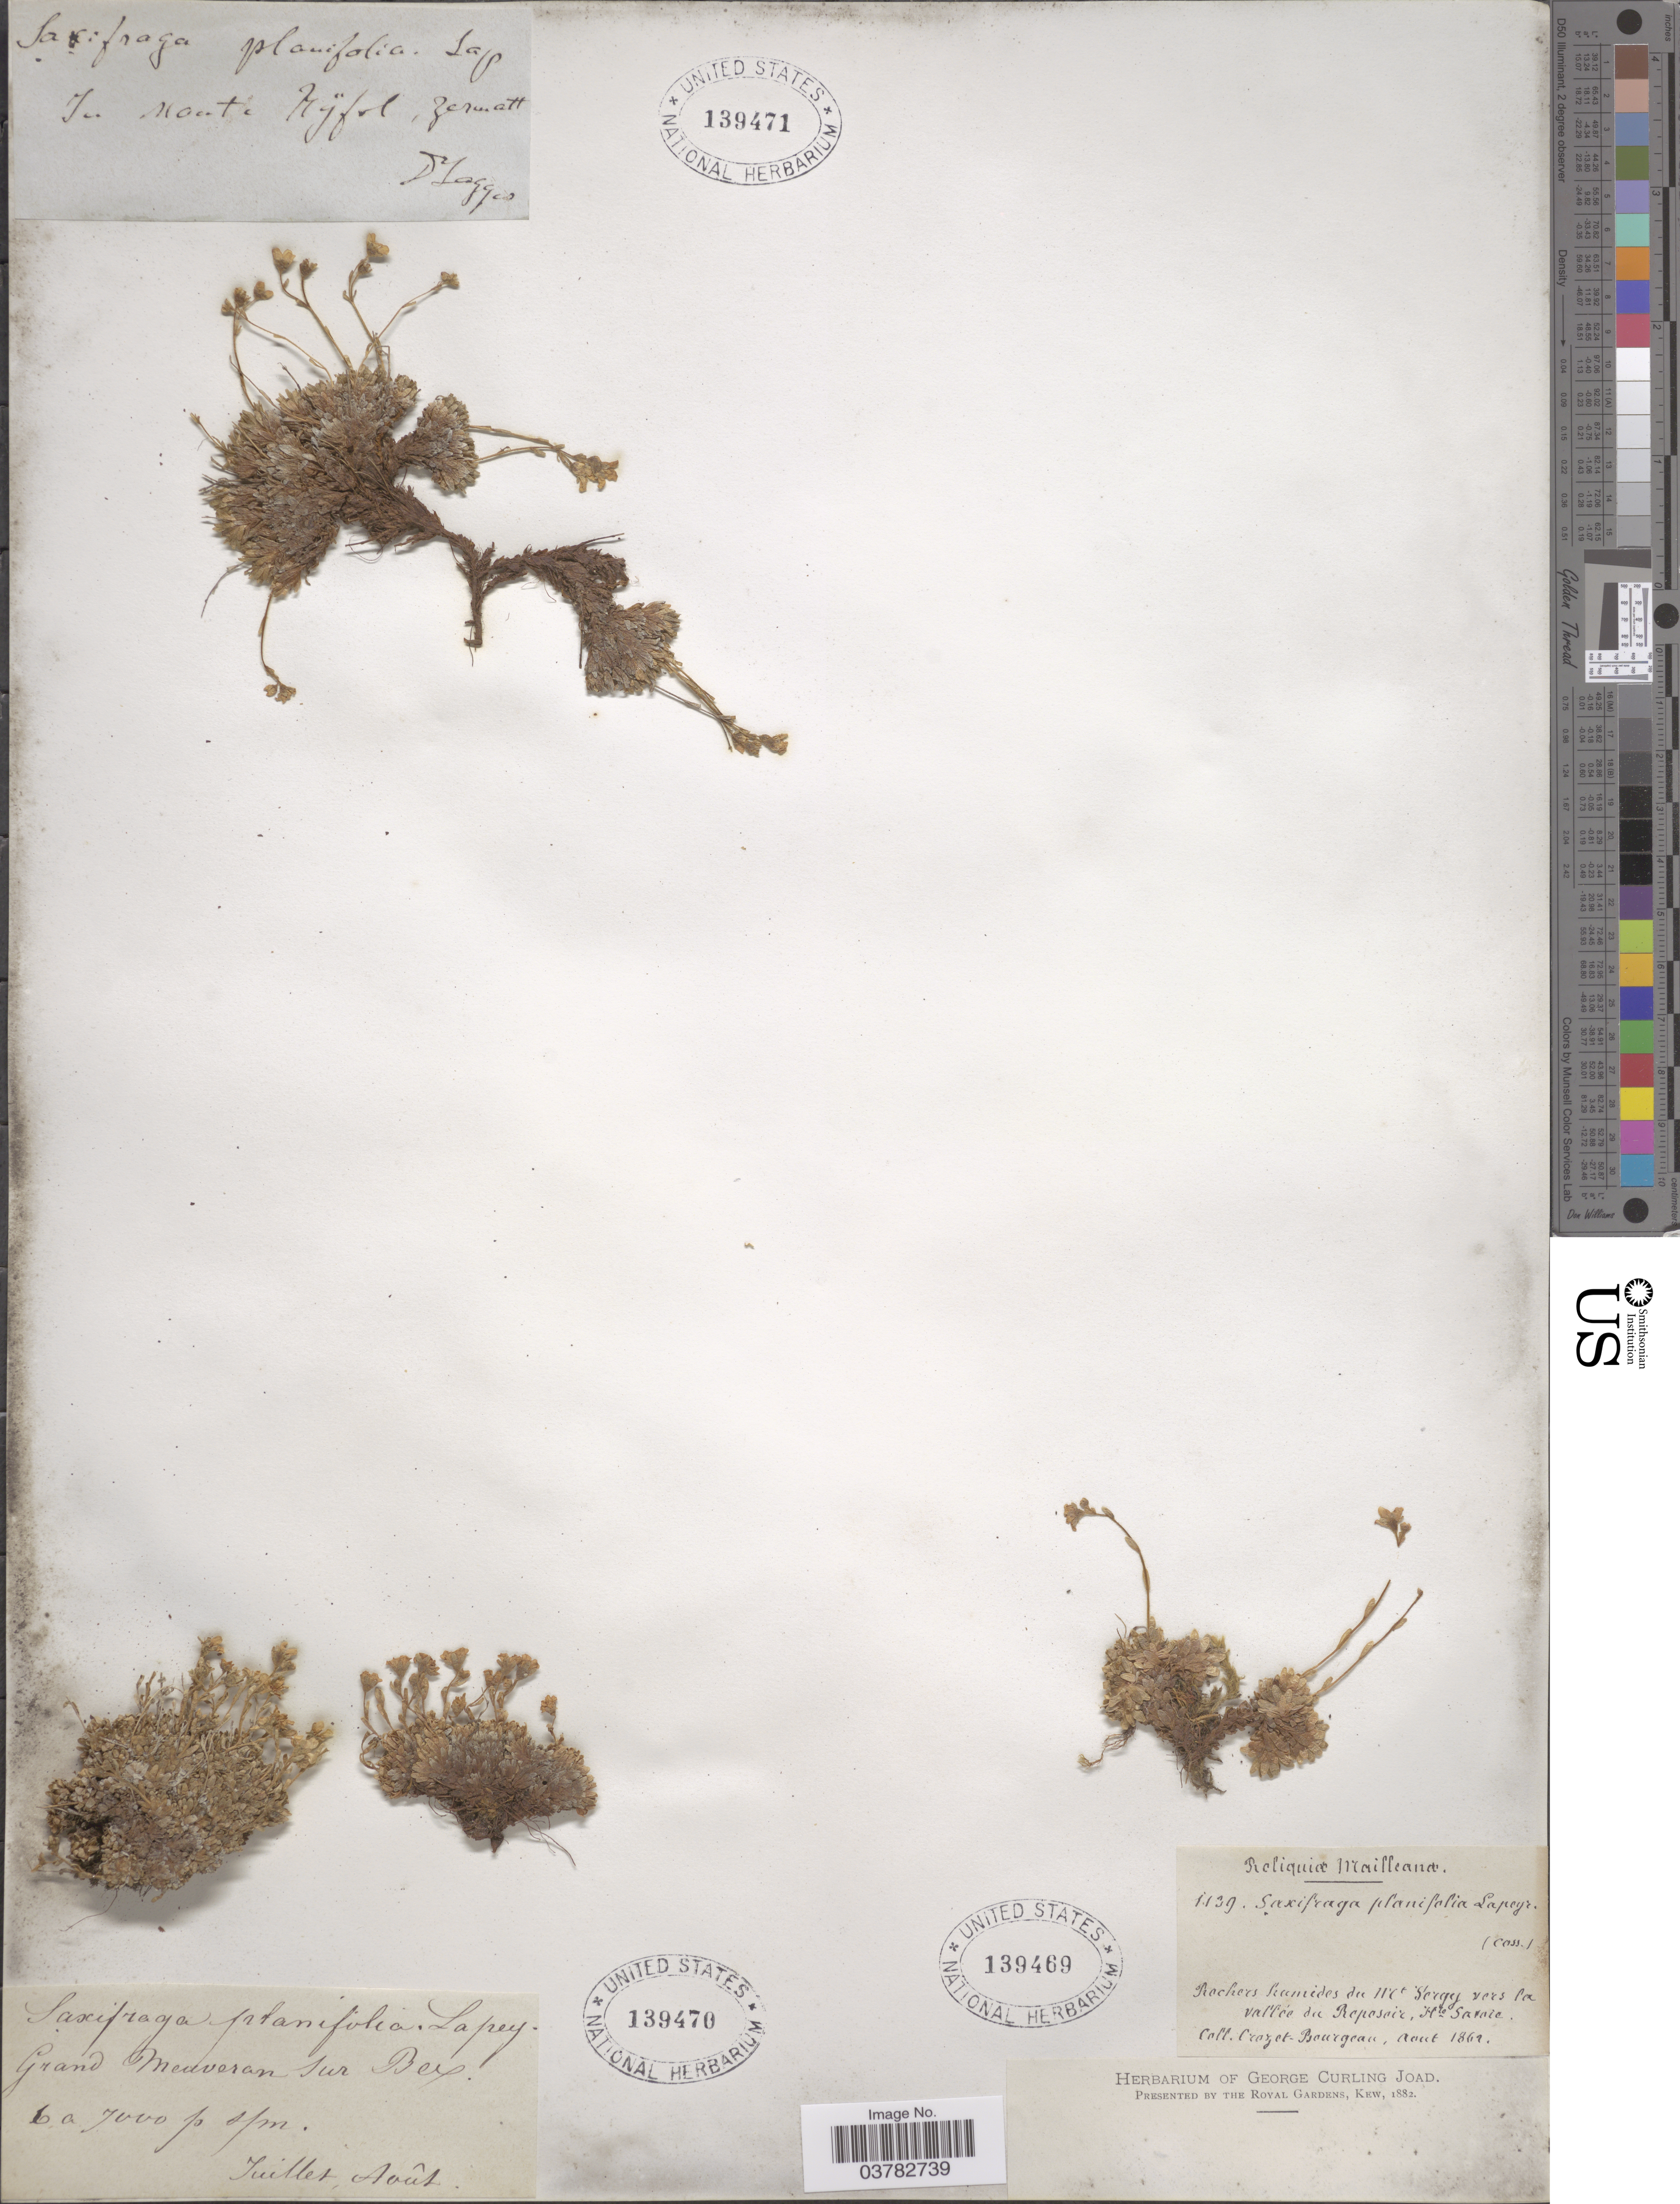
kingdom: Plantae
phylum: Tracheophyta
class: Magnoliopsida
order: Saxifragales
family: Saxifragaceae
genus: Saxifraga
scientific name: Saxifraga planifolia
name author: Lapeyr.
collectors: F. J. Lagger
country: Switzerland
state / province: Valais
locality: In monte Ryffel, Zermatt.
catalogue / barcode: US 139471-3